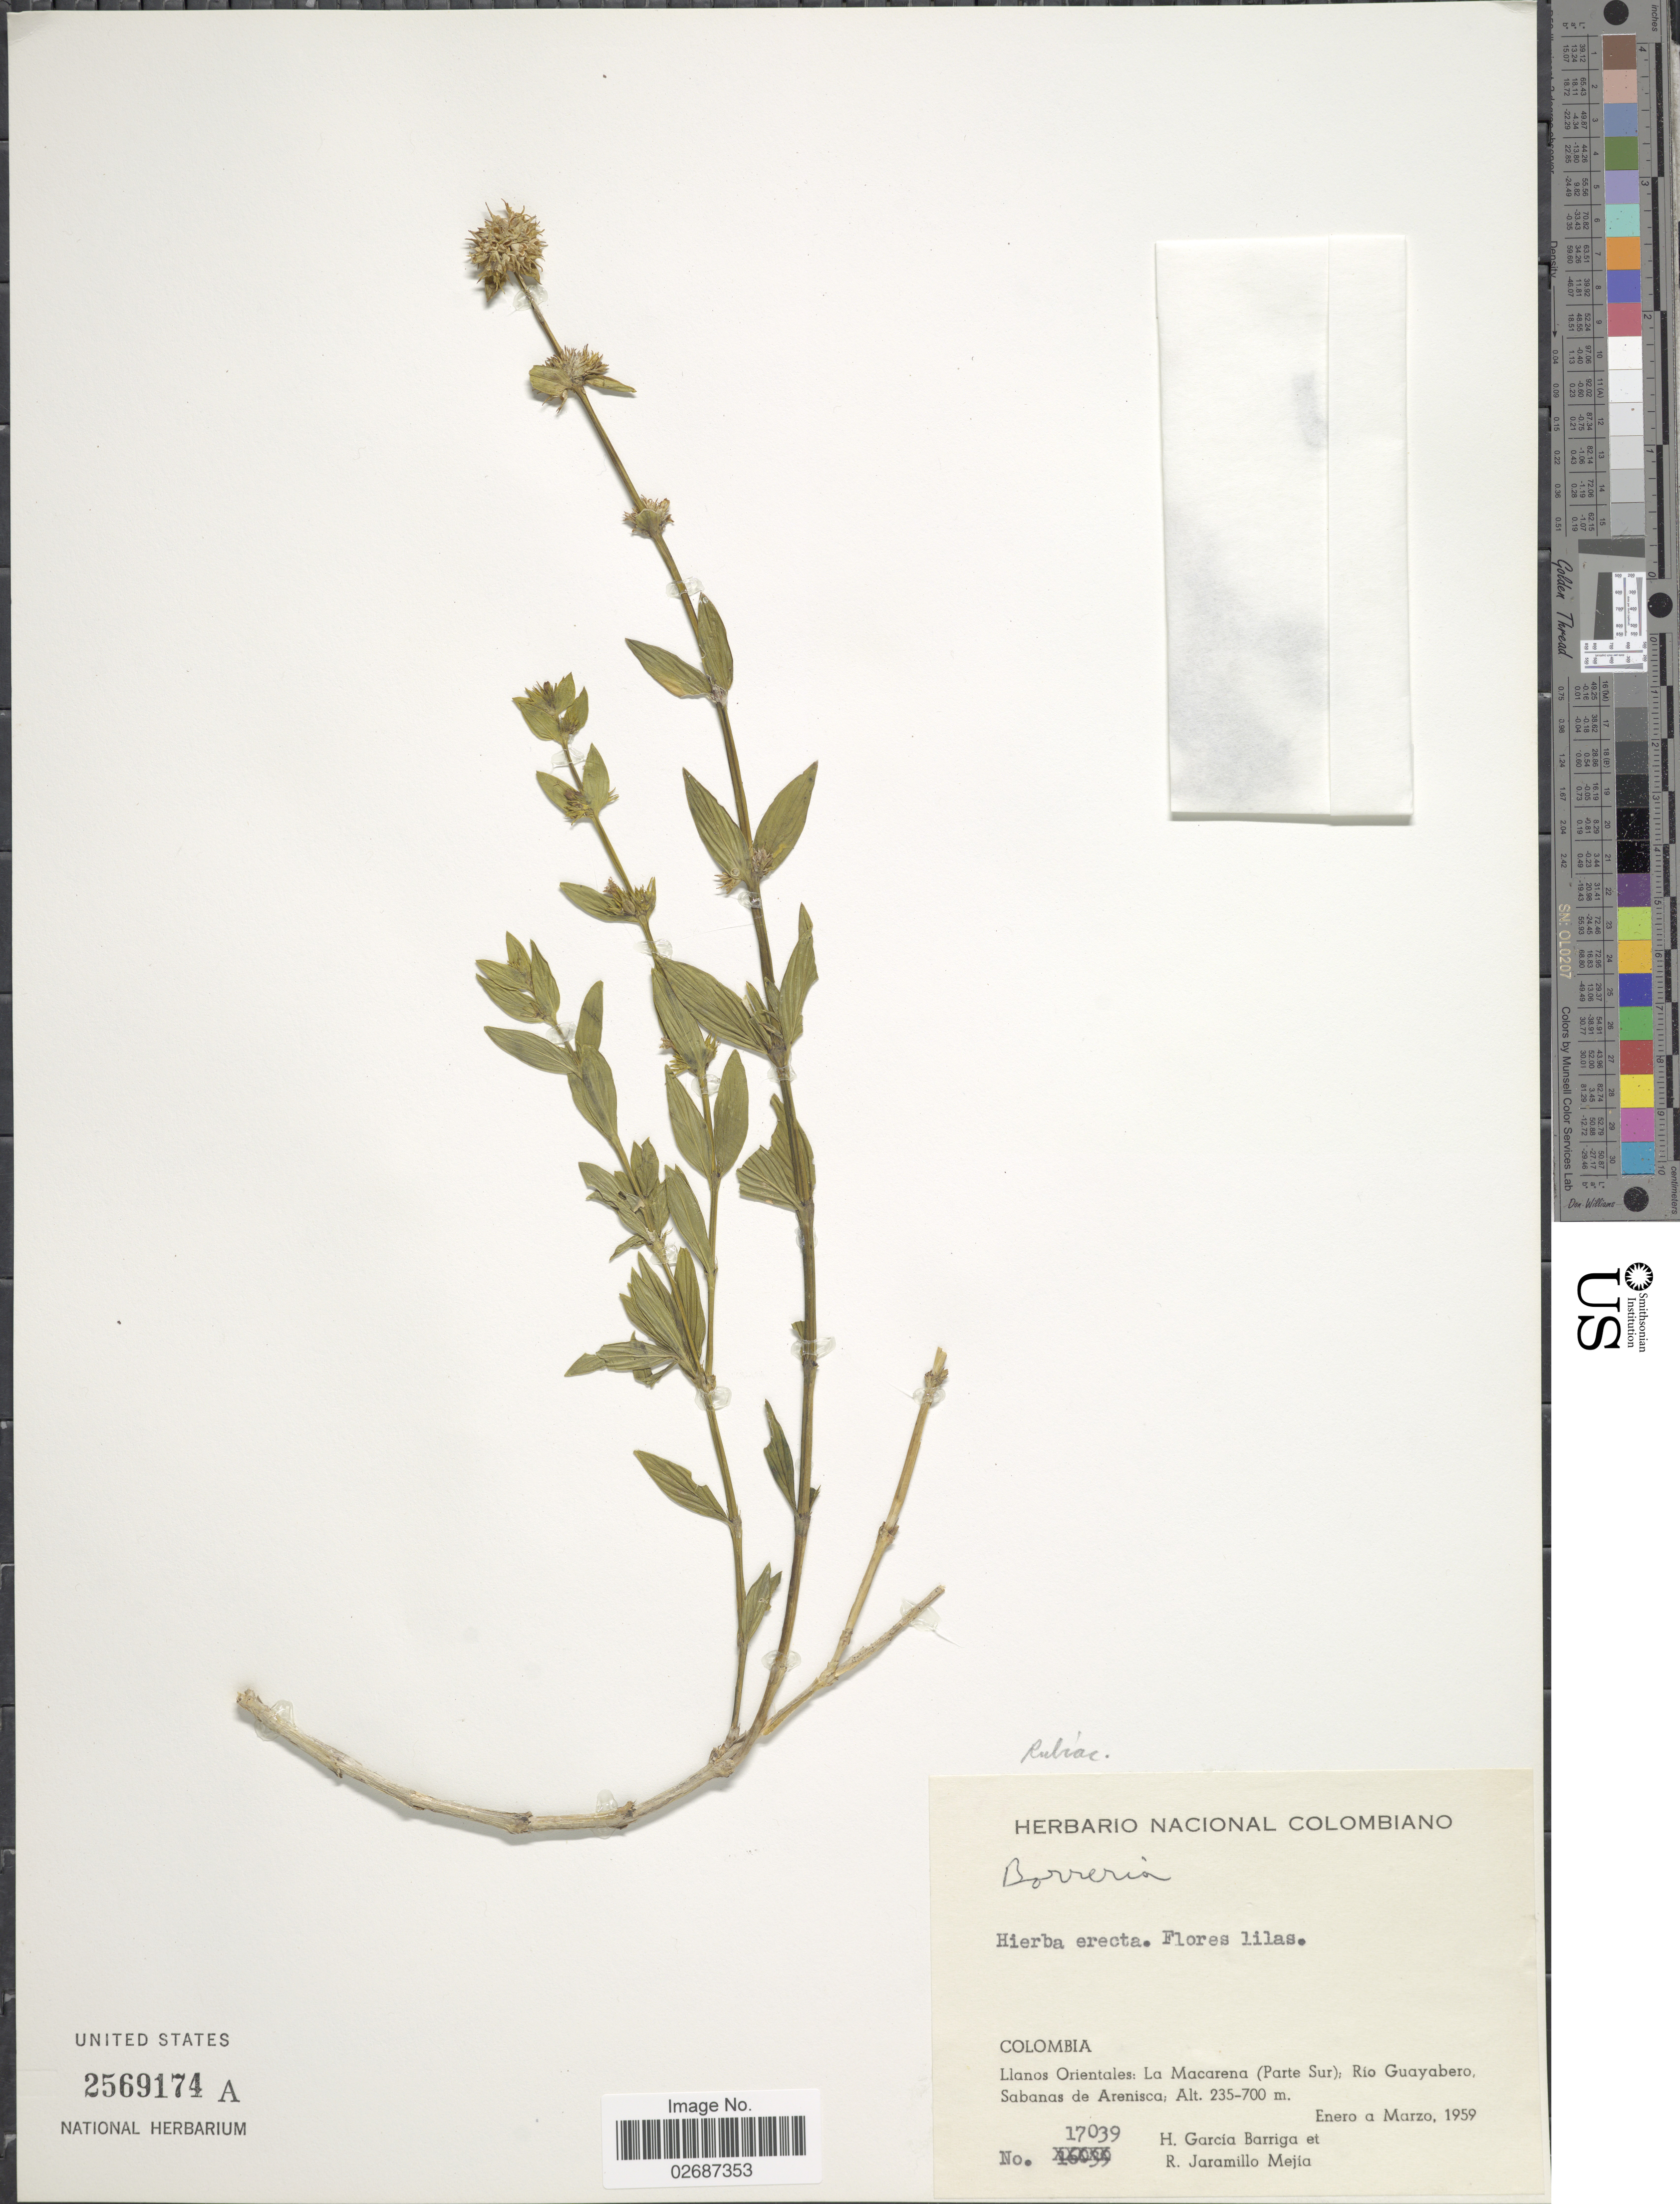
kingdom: Plantae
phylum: Tracheophyta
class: Magnoliopsida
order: Gentianales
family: Rubiaceae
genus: Borreria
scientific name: Borreria sp.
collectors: H. García Barriga & R. Jaramillo M.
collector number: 17039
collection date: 1959-01/1959-03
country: Colombia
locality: Llanos Orientales: La macarena (Parte Sur); Rio Guayabero, Sabanas de Arenisca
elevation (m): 235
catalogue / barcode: US 2569174A